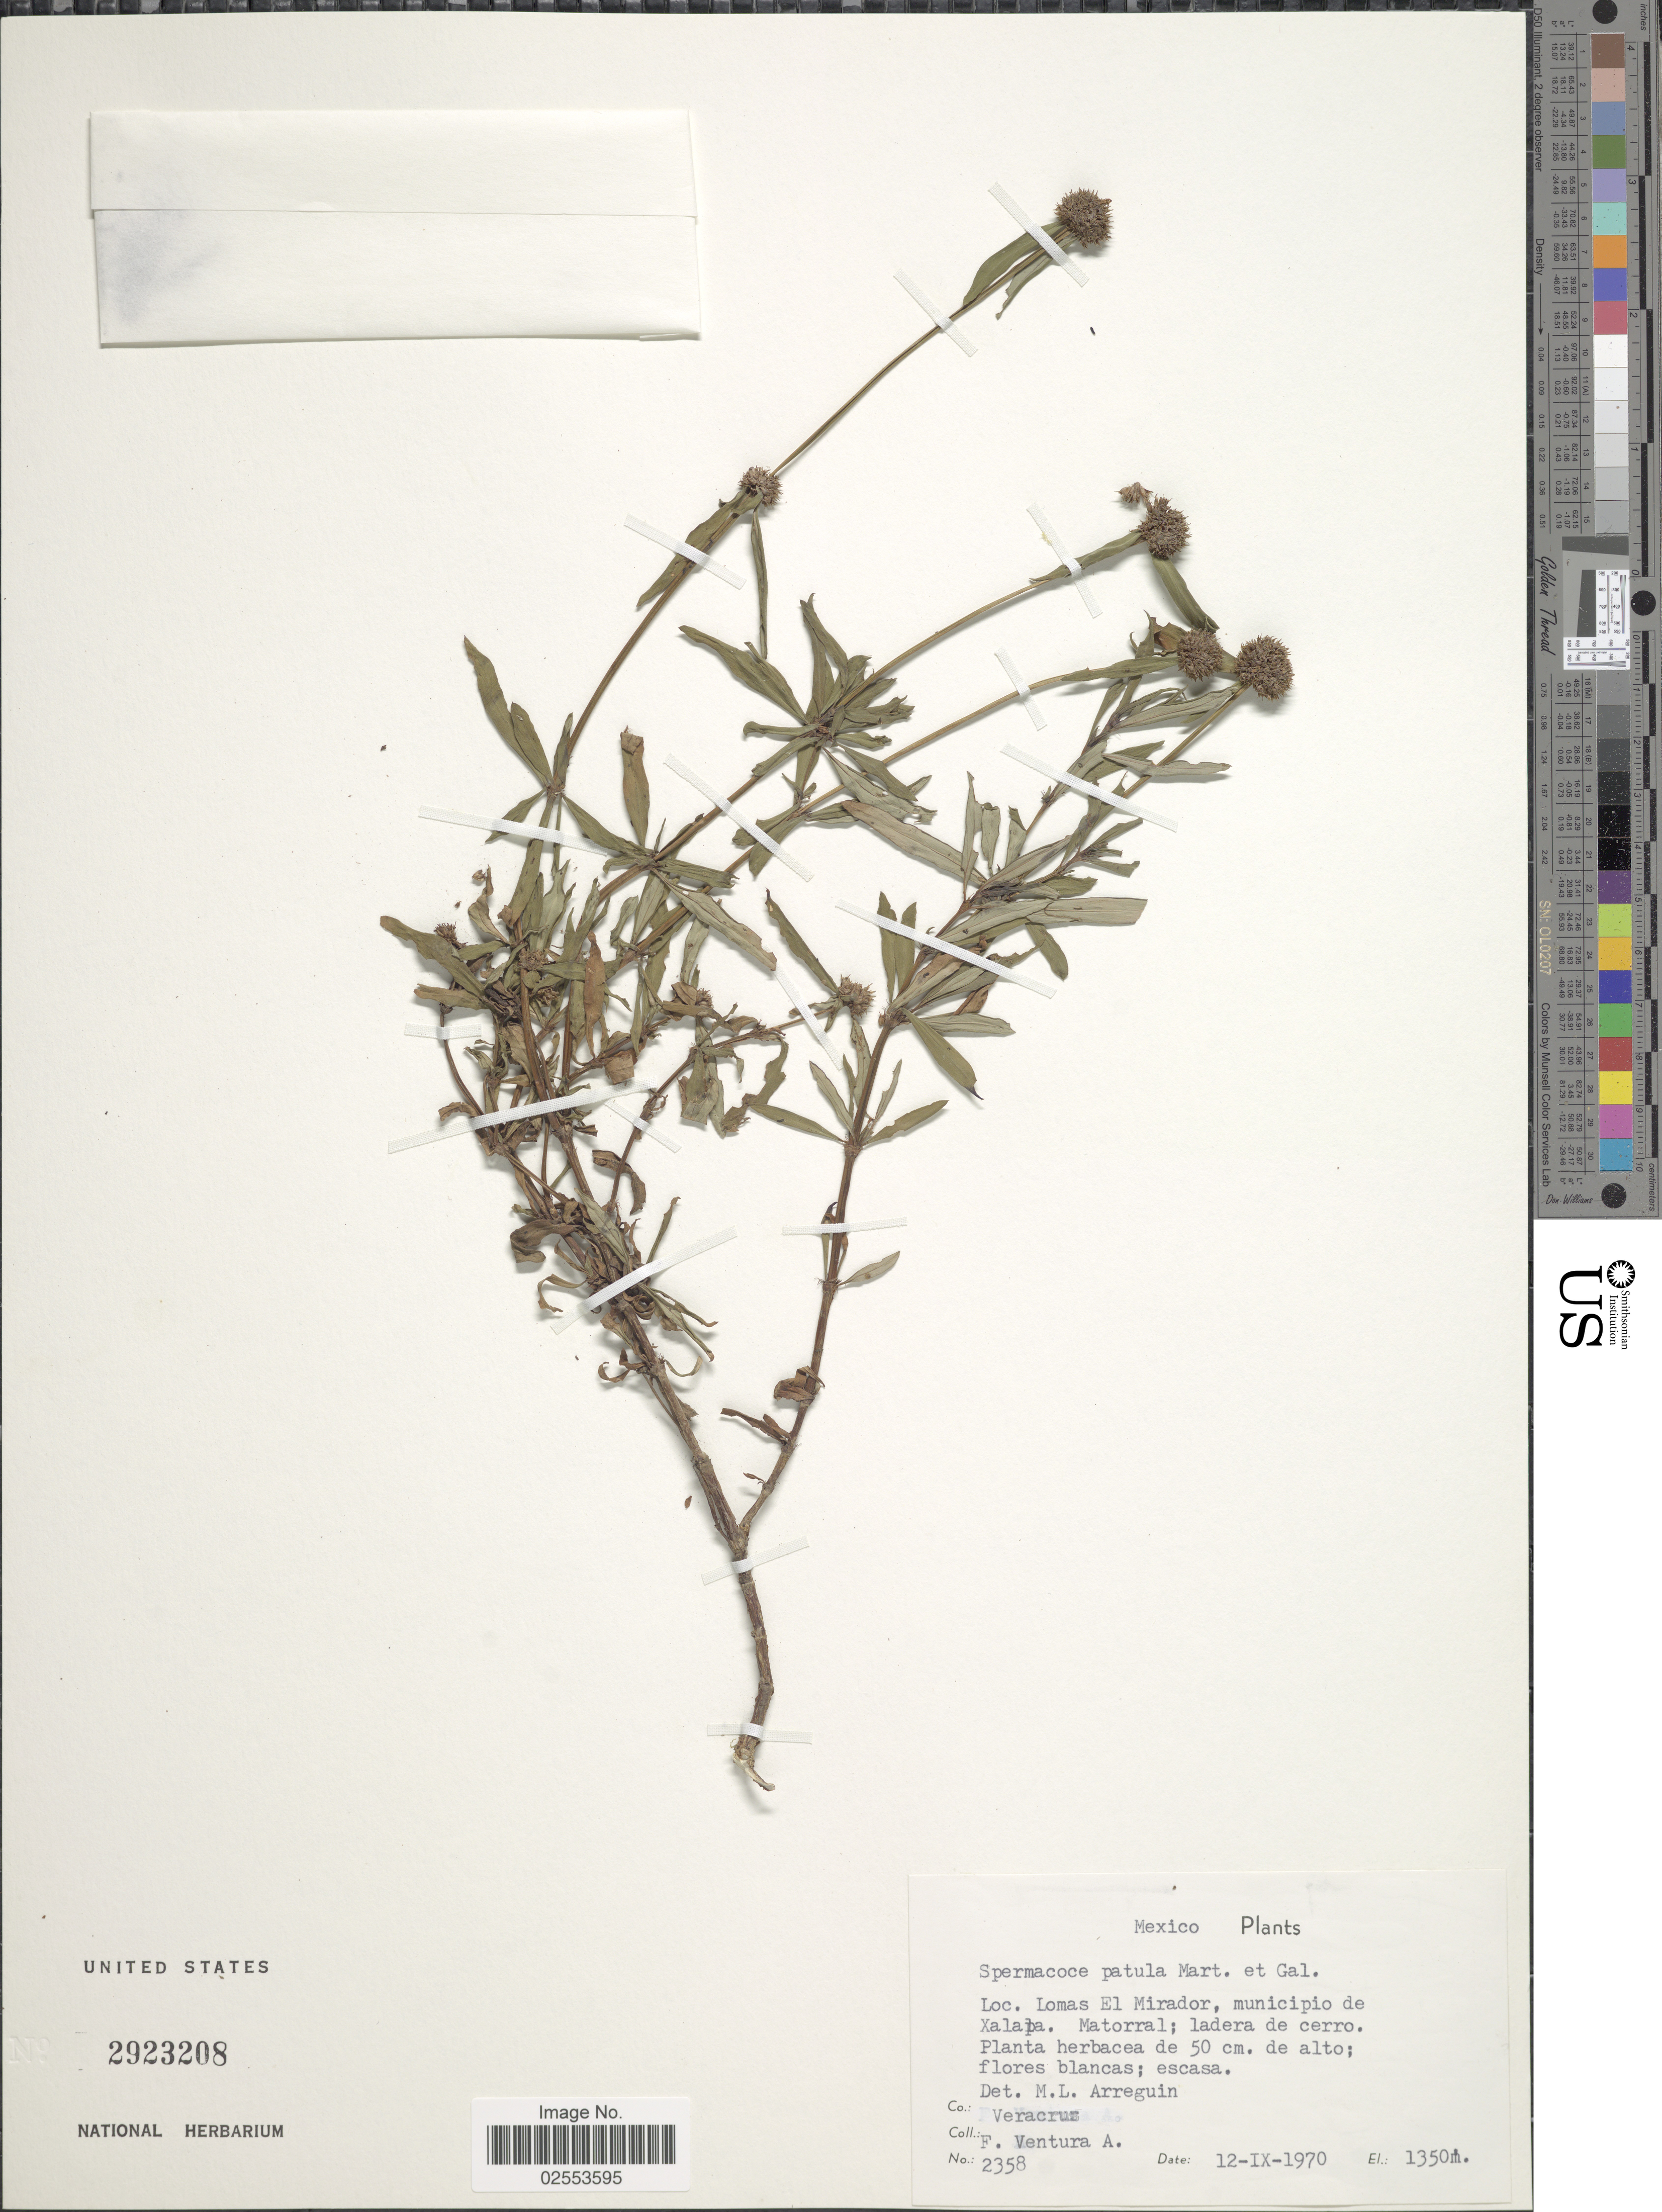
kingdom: Plantae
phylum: Tracheophyta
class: Magnoliopsida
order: Gentianales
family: Rubiaceae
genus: Spermacoce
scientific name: Spermacoce patula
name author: (M. Martens & Galeotti) Hemsl.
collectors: F. Ventura A.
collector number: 2358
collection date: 1970-09-12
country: Mexico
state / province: Veracruz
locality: Lomas El Mirador, municipio de Xalapa. Veracruz.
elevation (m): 1350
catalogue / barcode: US 2923208